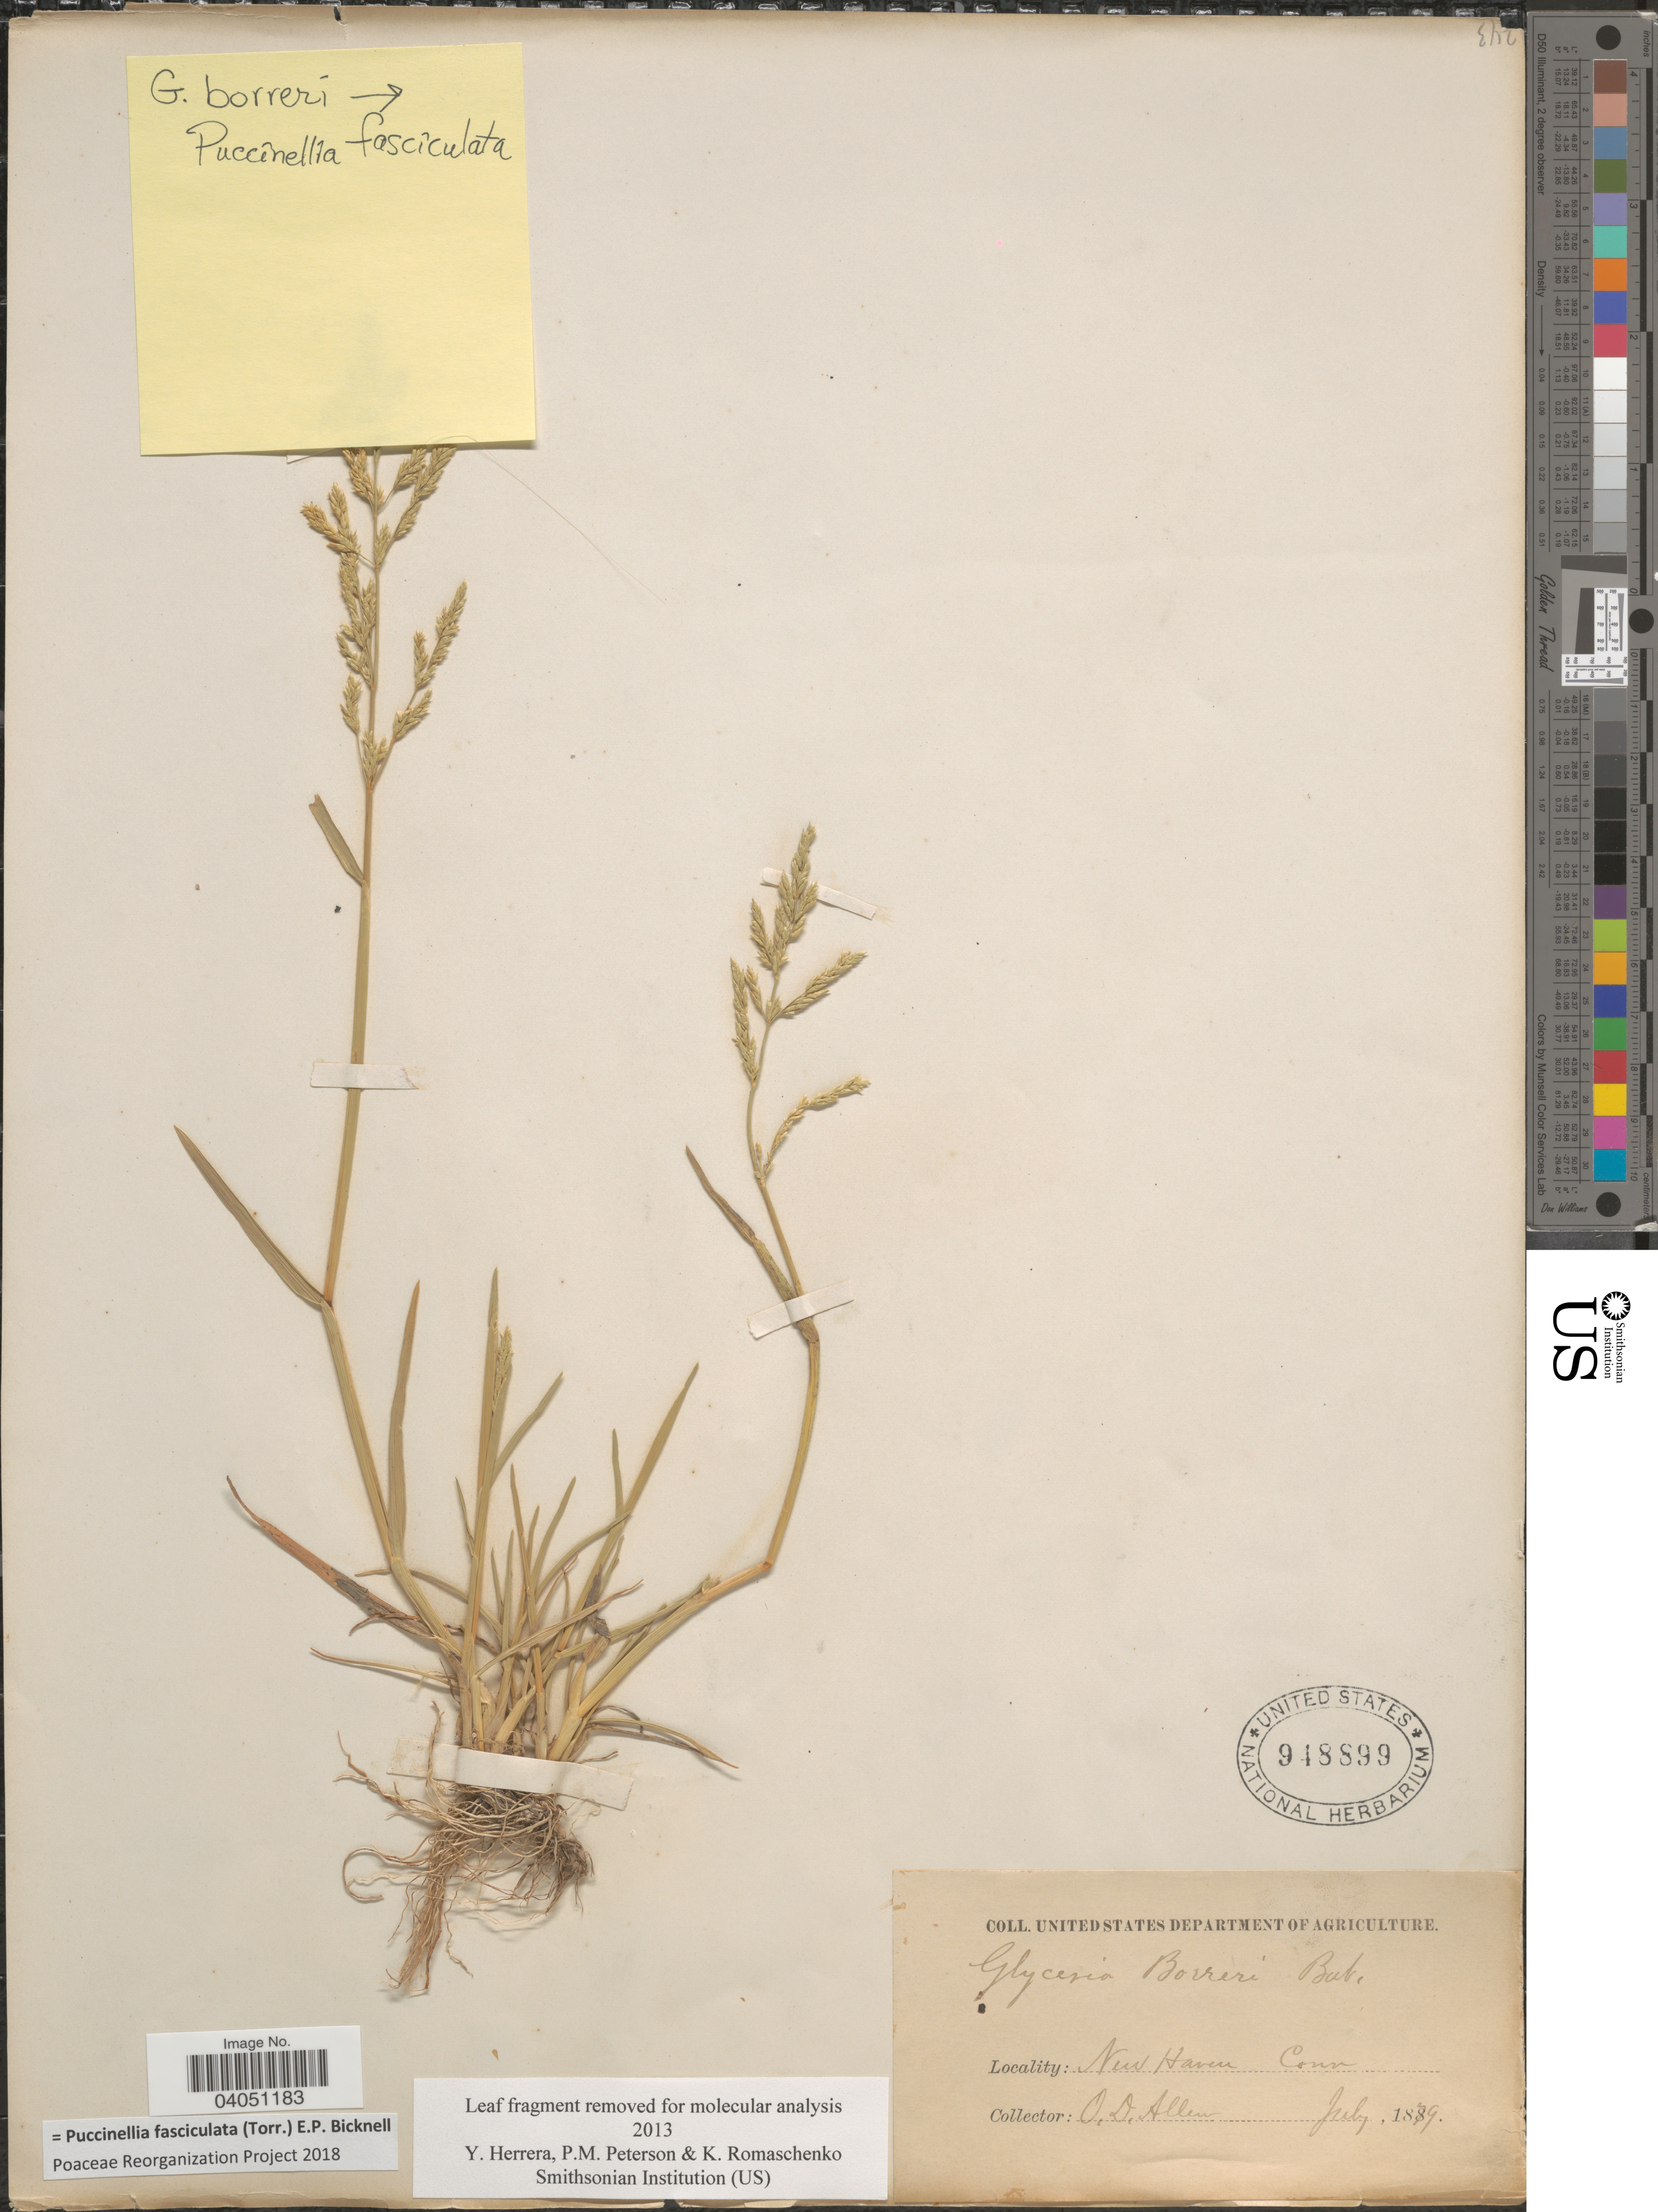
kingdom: Plantae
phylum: Tracheophyta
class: Liliopsida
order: Poales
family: Poaceae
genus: Puccinellia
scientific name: Puccinellia fasciculata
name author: (Torr.) E.P. Bicknell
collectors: O. D. Allen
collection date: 1879-07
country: United States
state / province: Connecticut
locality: New Haven.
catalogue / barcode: US 948899